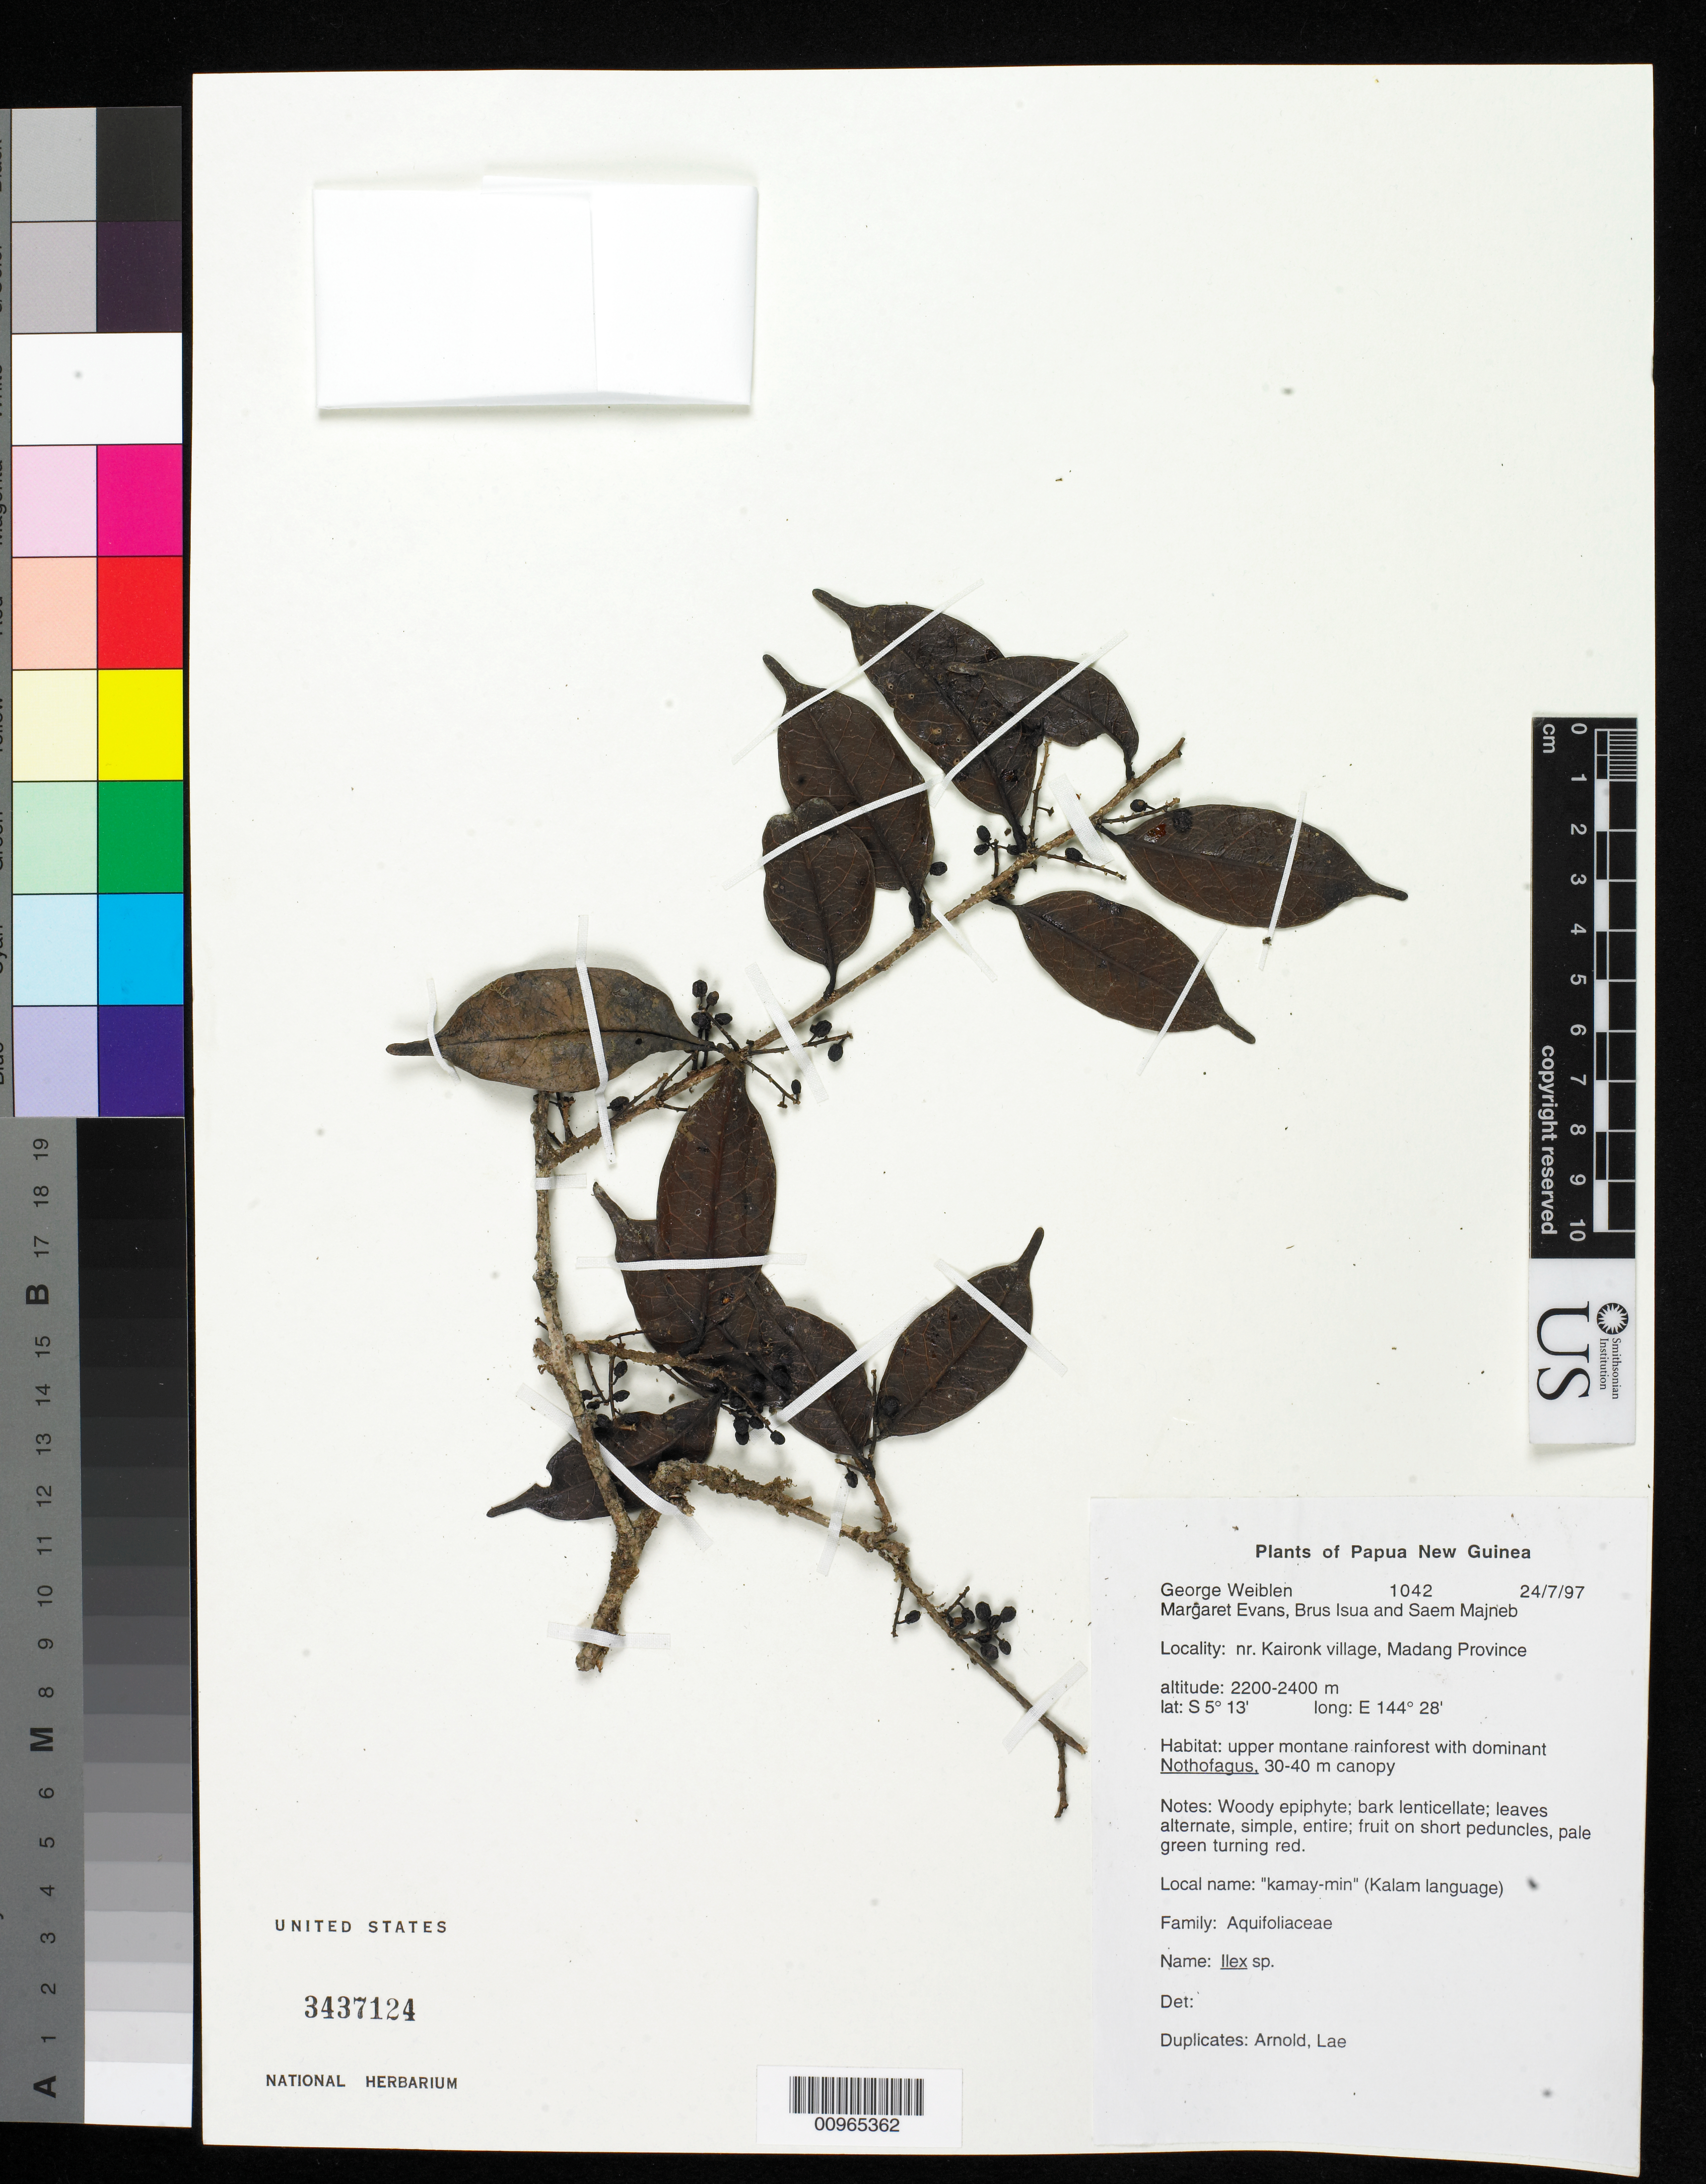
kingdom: Plantae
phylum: Tracheophyta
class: Magnoliopsida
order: Aquifoliales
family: Aquifoliaceae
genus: Ilex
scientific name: Ilex sp.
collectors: Marg. Evans, B. Isua & S. Majneb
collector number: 1042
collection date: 1997-07-24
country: Papua New Guinea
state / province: Madang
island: New Guinea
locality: nr. Kaironk village, Mandang province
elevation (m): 2200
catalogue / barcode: US 347124